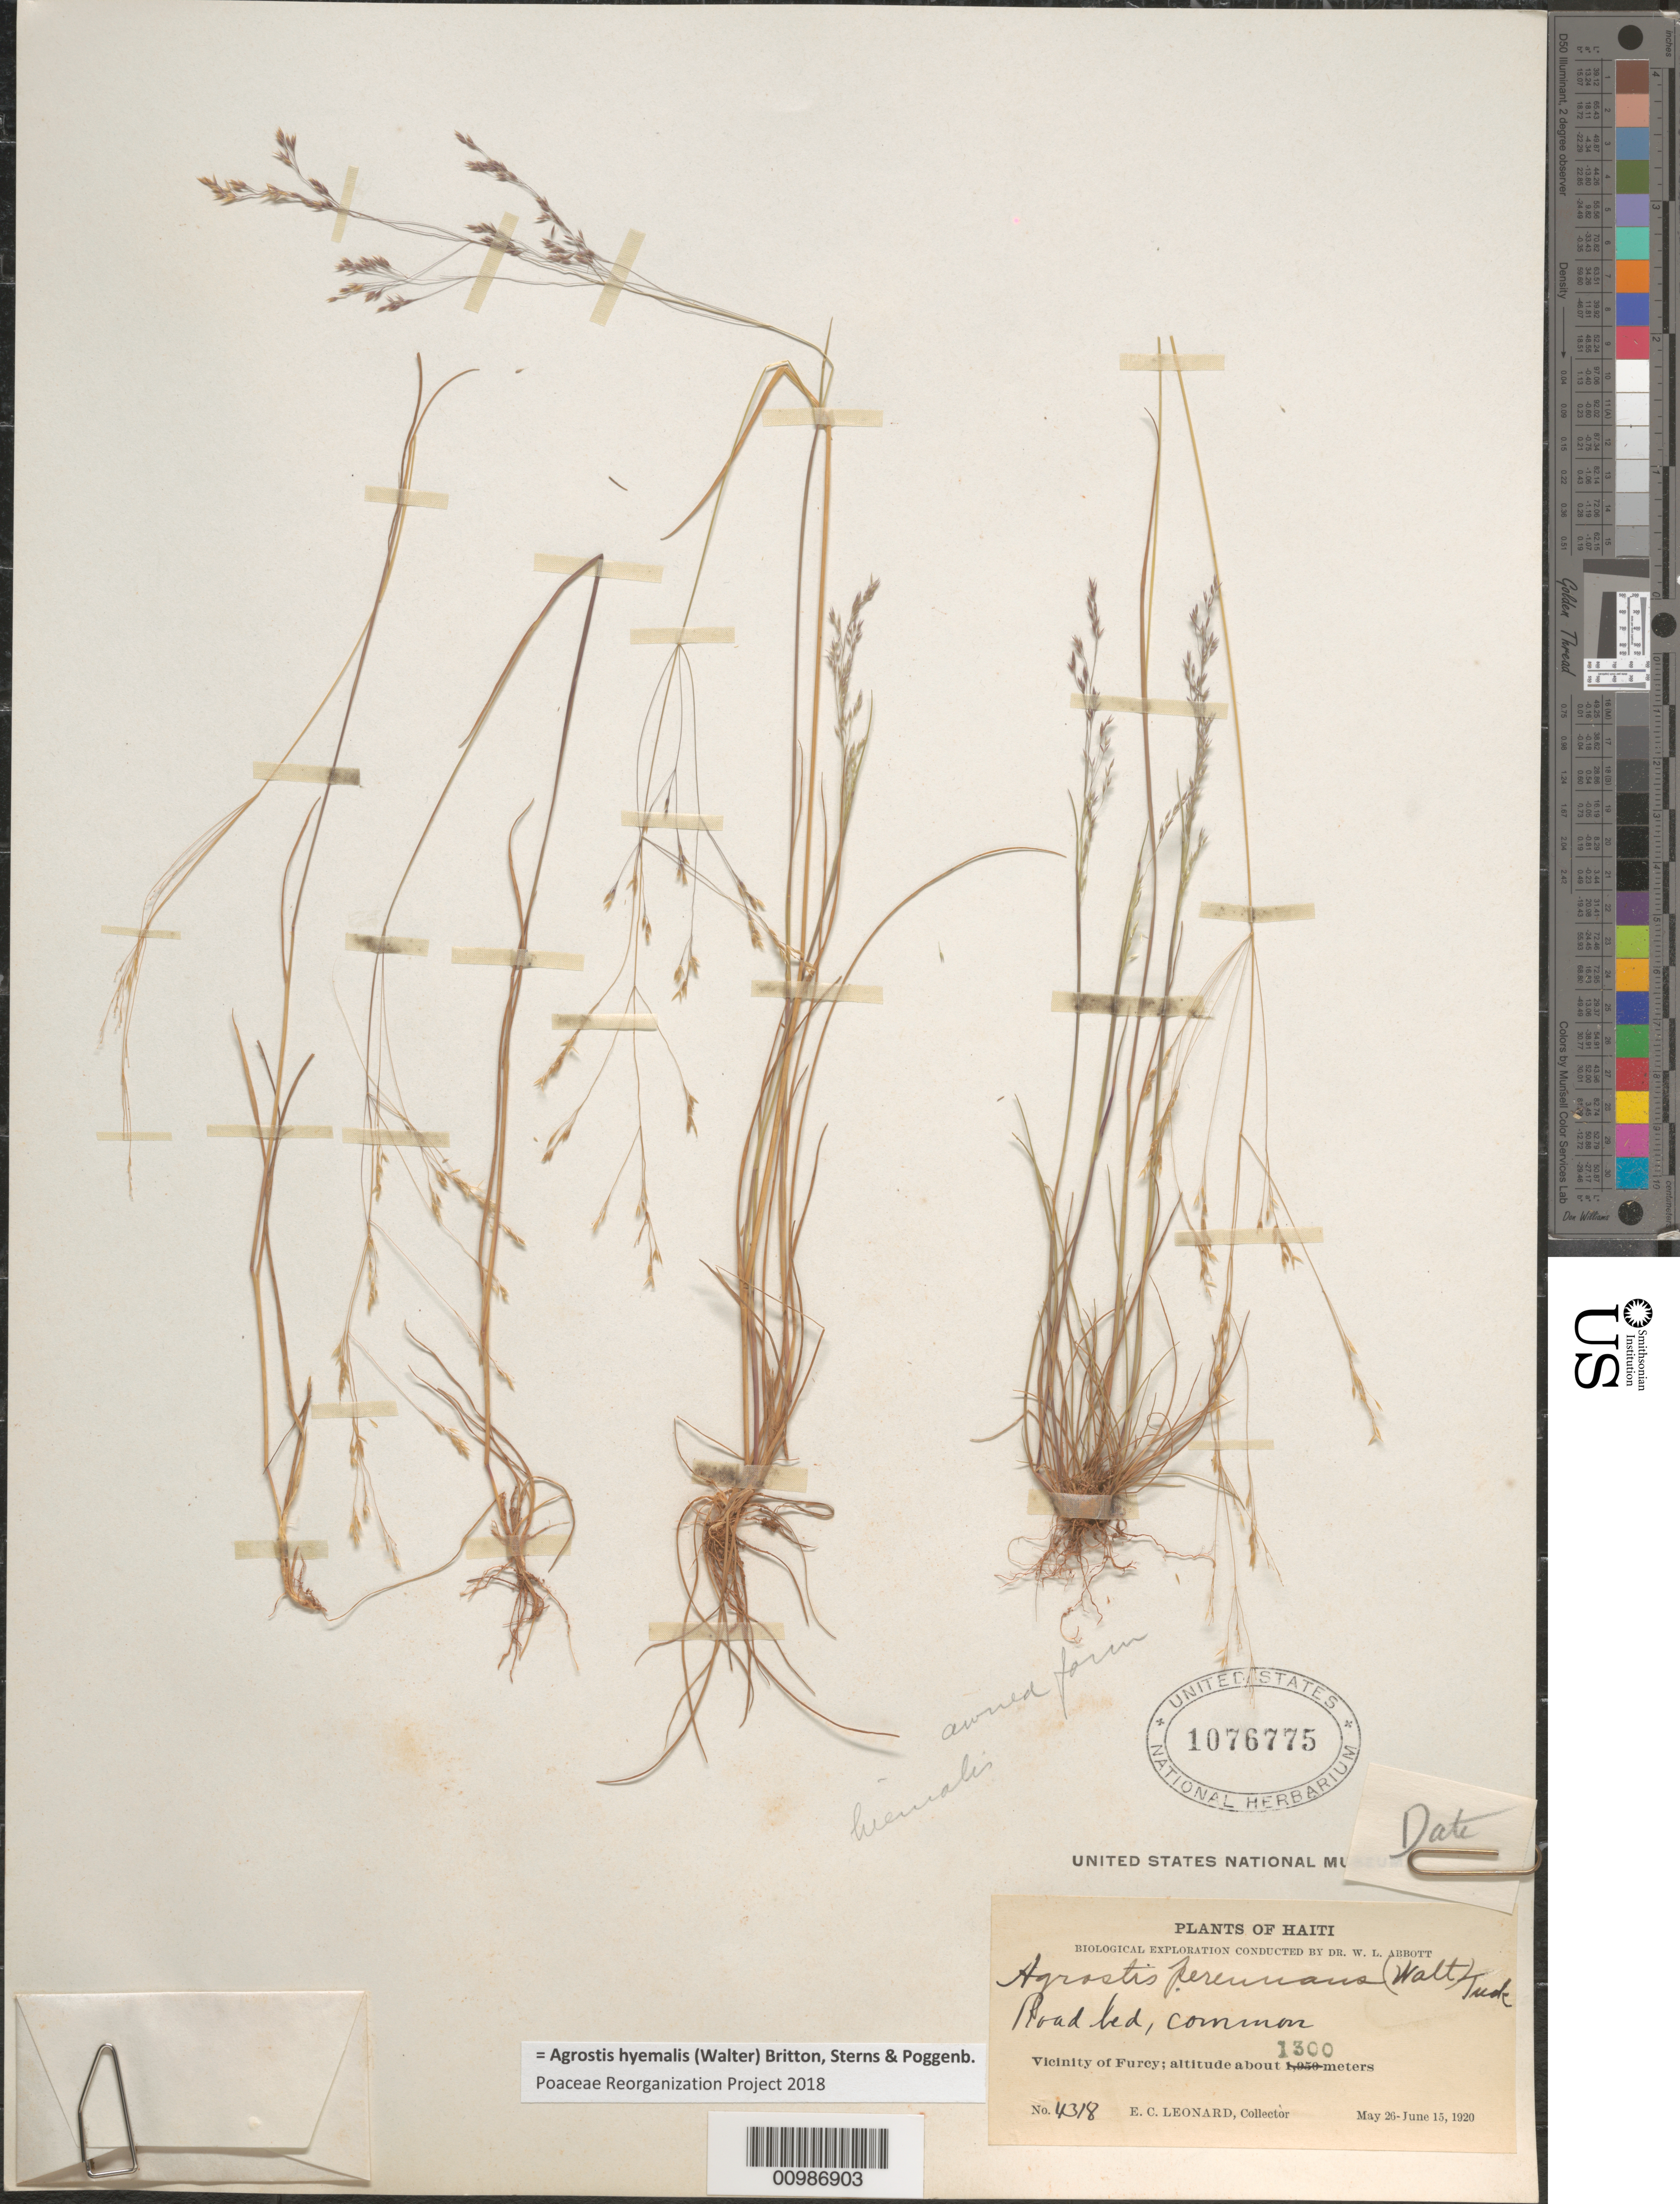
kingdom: Plantae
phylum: Tracheophyta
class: Liliopsida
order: Poales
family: Poaceae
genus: Agrostis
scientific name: Agrostis hyemalis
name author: (Walter) Britton et al.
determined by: Poaceae Reorganization Project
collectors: E. C. Leonard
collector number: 4318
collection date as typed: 26 May 1920 to15 May 1920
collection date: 1920-05-15/1920-05-26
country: Haiti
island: Hispaniola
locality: Vicinity of Furcy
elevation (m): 1300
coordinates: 0 N, 0 E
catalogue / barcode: US 1076775